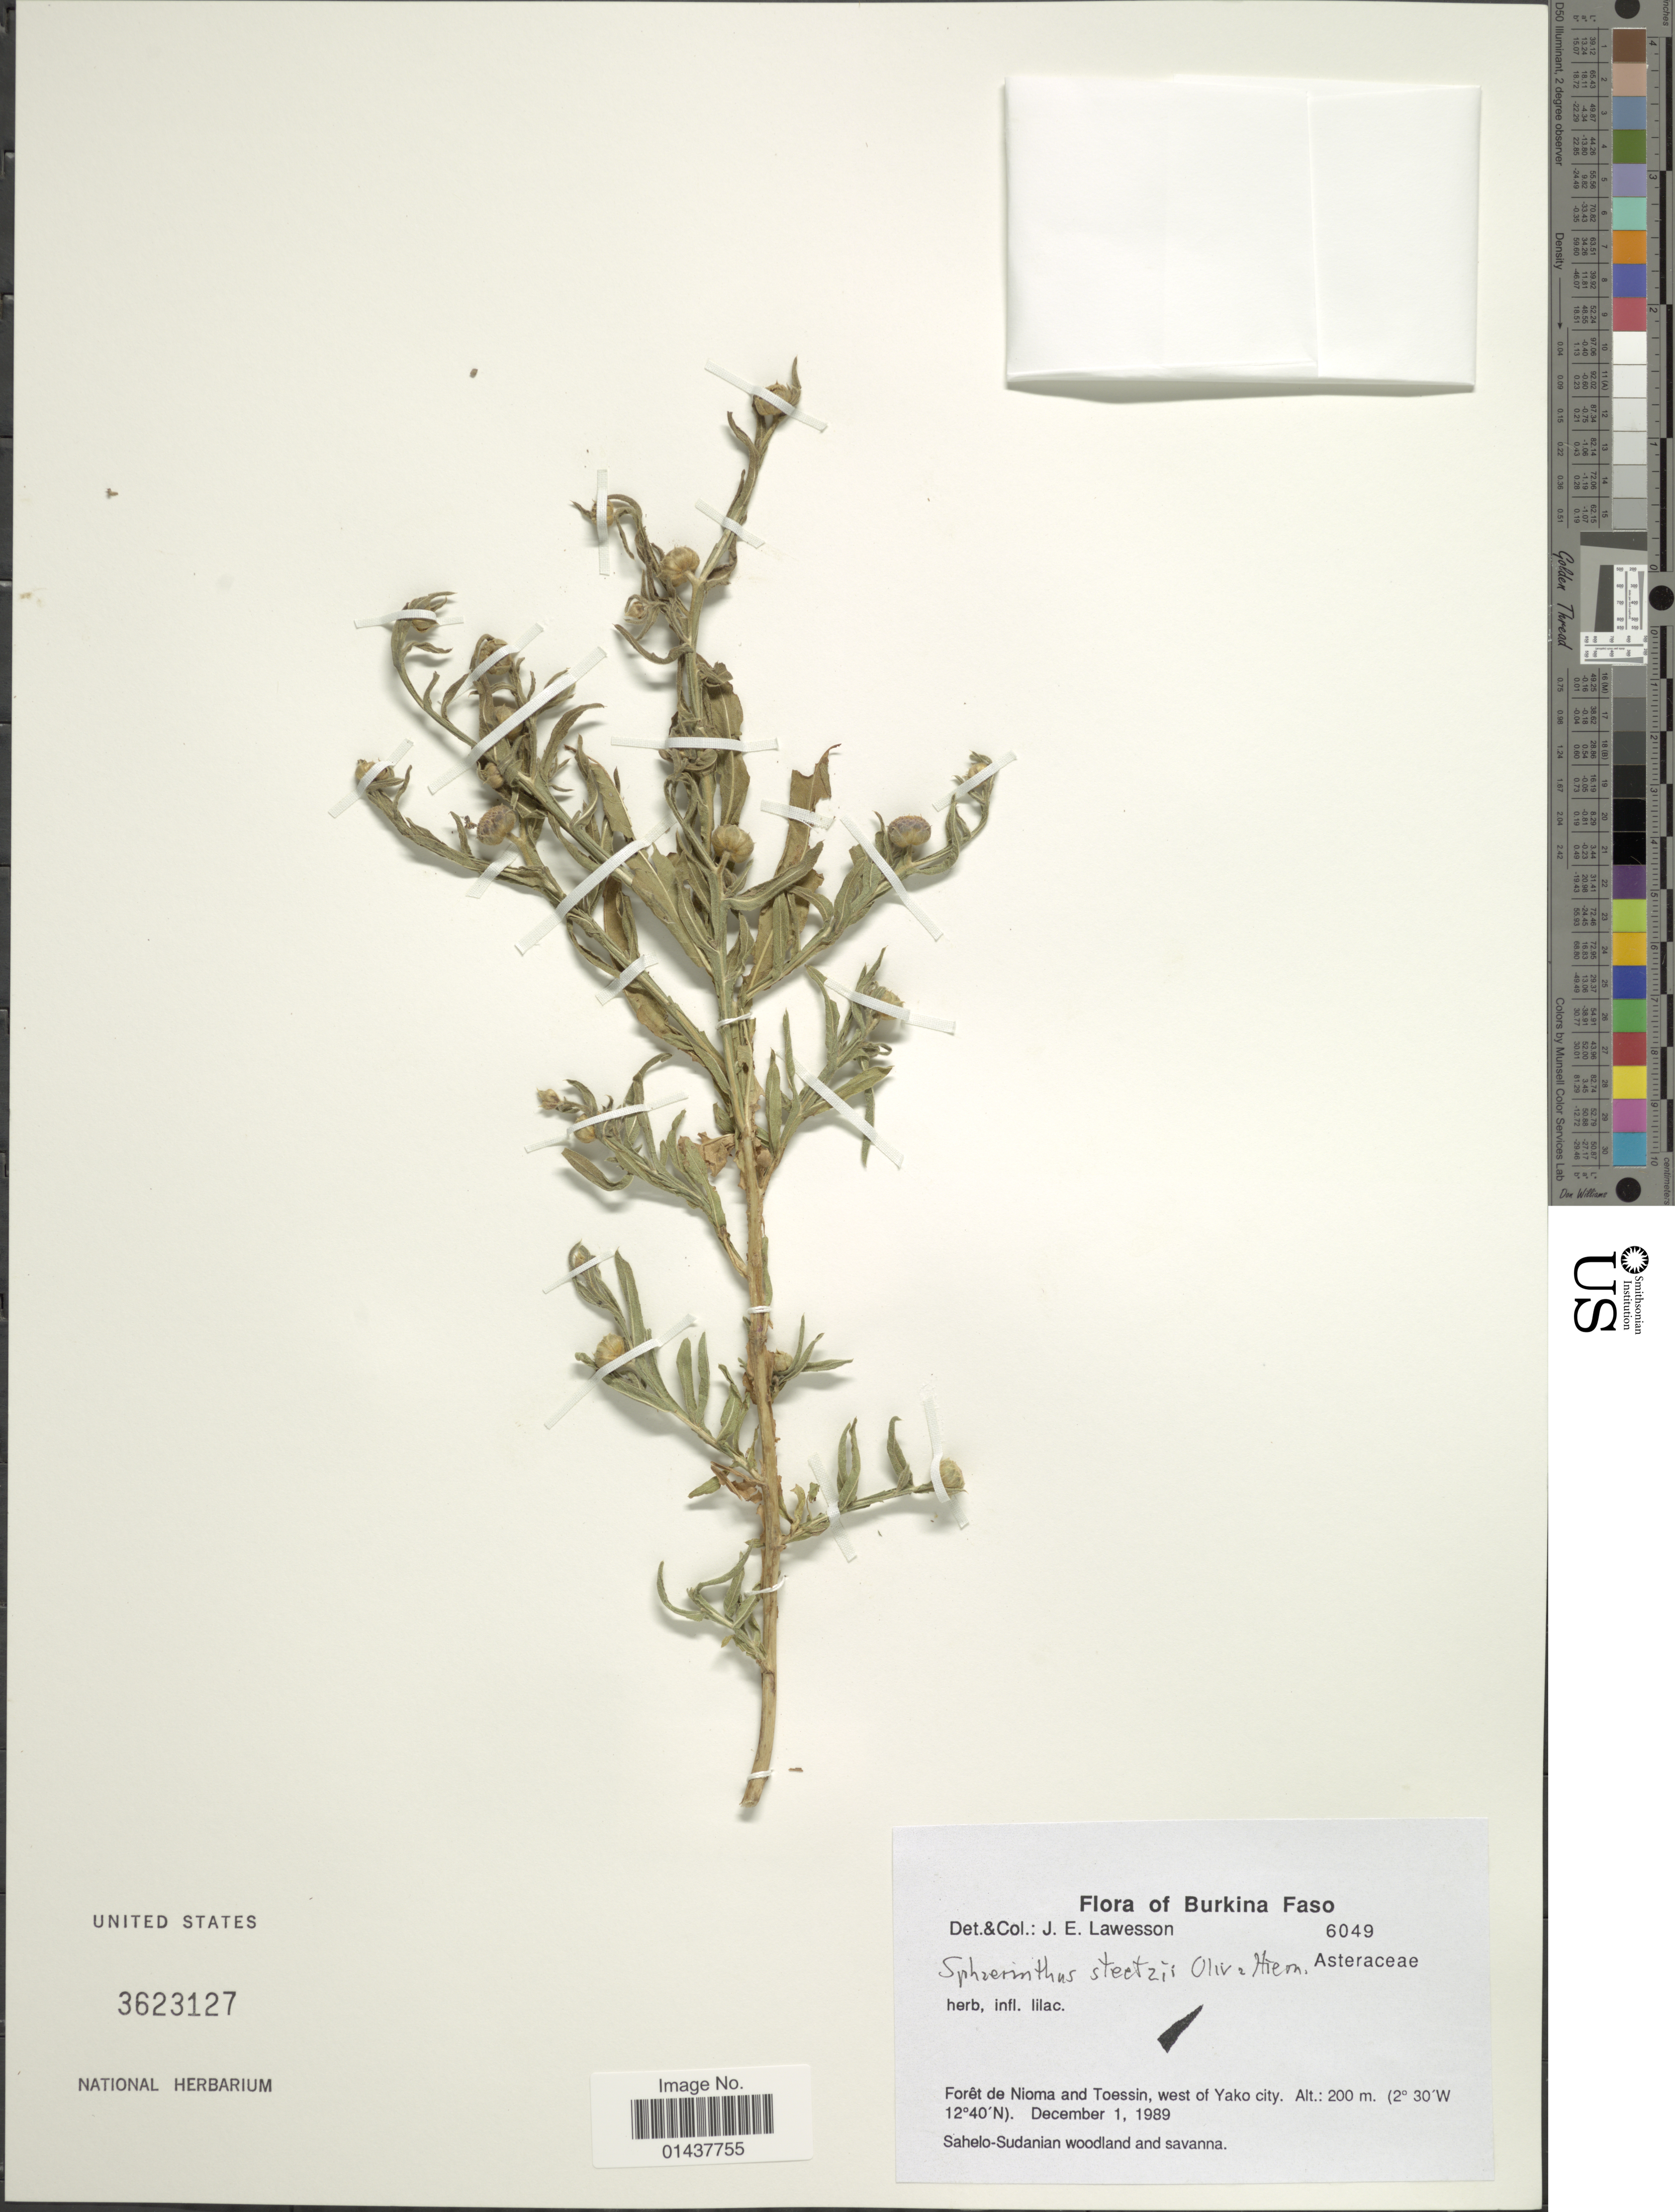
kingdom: Plantae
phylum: Tracheophyta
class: Magnoliopsida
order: Asterales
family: Asteraceae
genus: Sphaeranthus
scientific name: Sphaeranthus amaranthoides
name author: Burm. f.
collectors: J. Lawesson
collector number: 6049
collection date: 1989-12-01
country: Burkina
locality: Burkina Faso, Forêt de Nioma and Toessin, west of Yako City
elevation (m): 200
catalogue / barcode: US 3623127